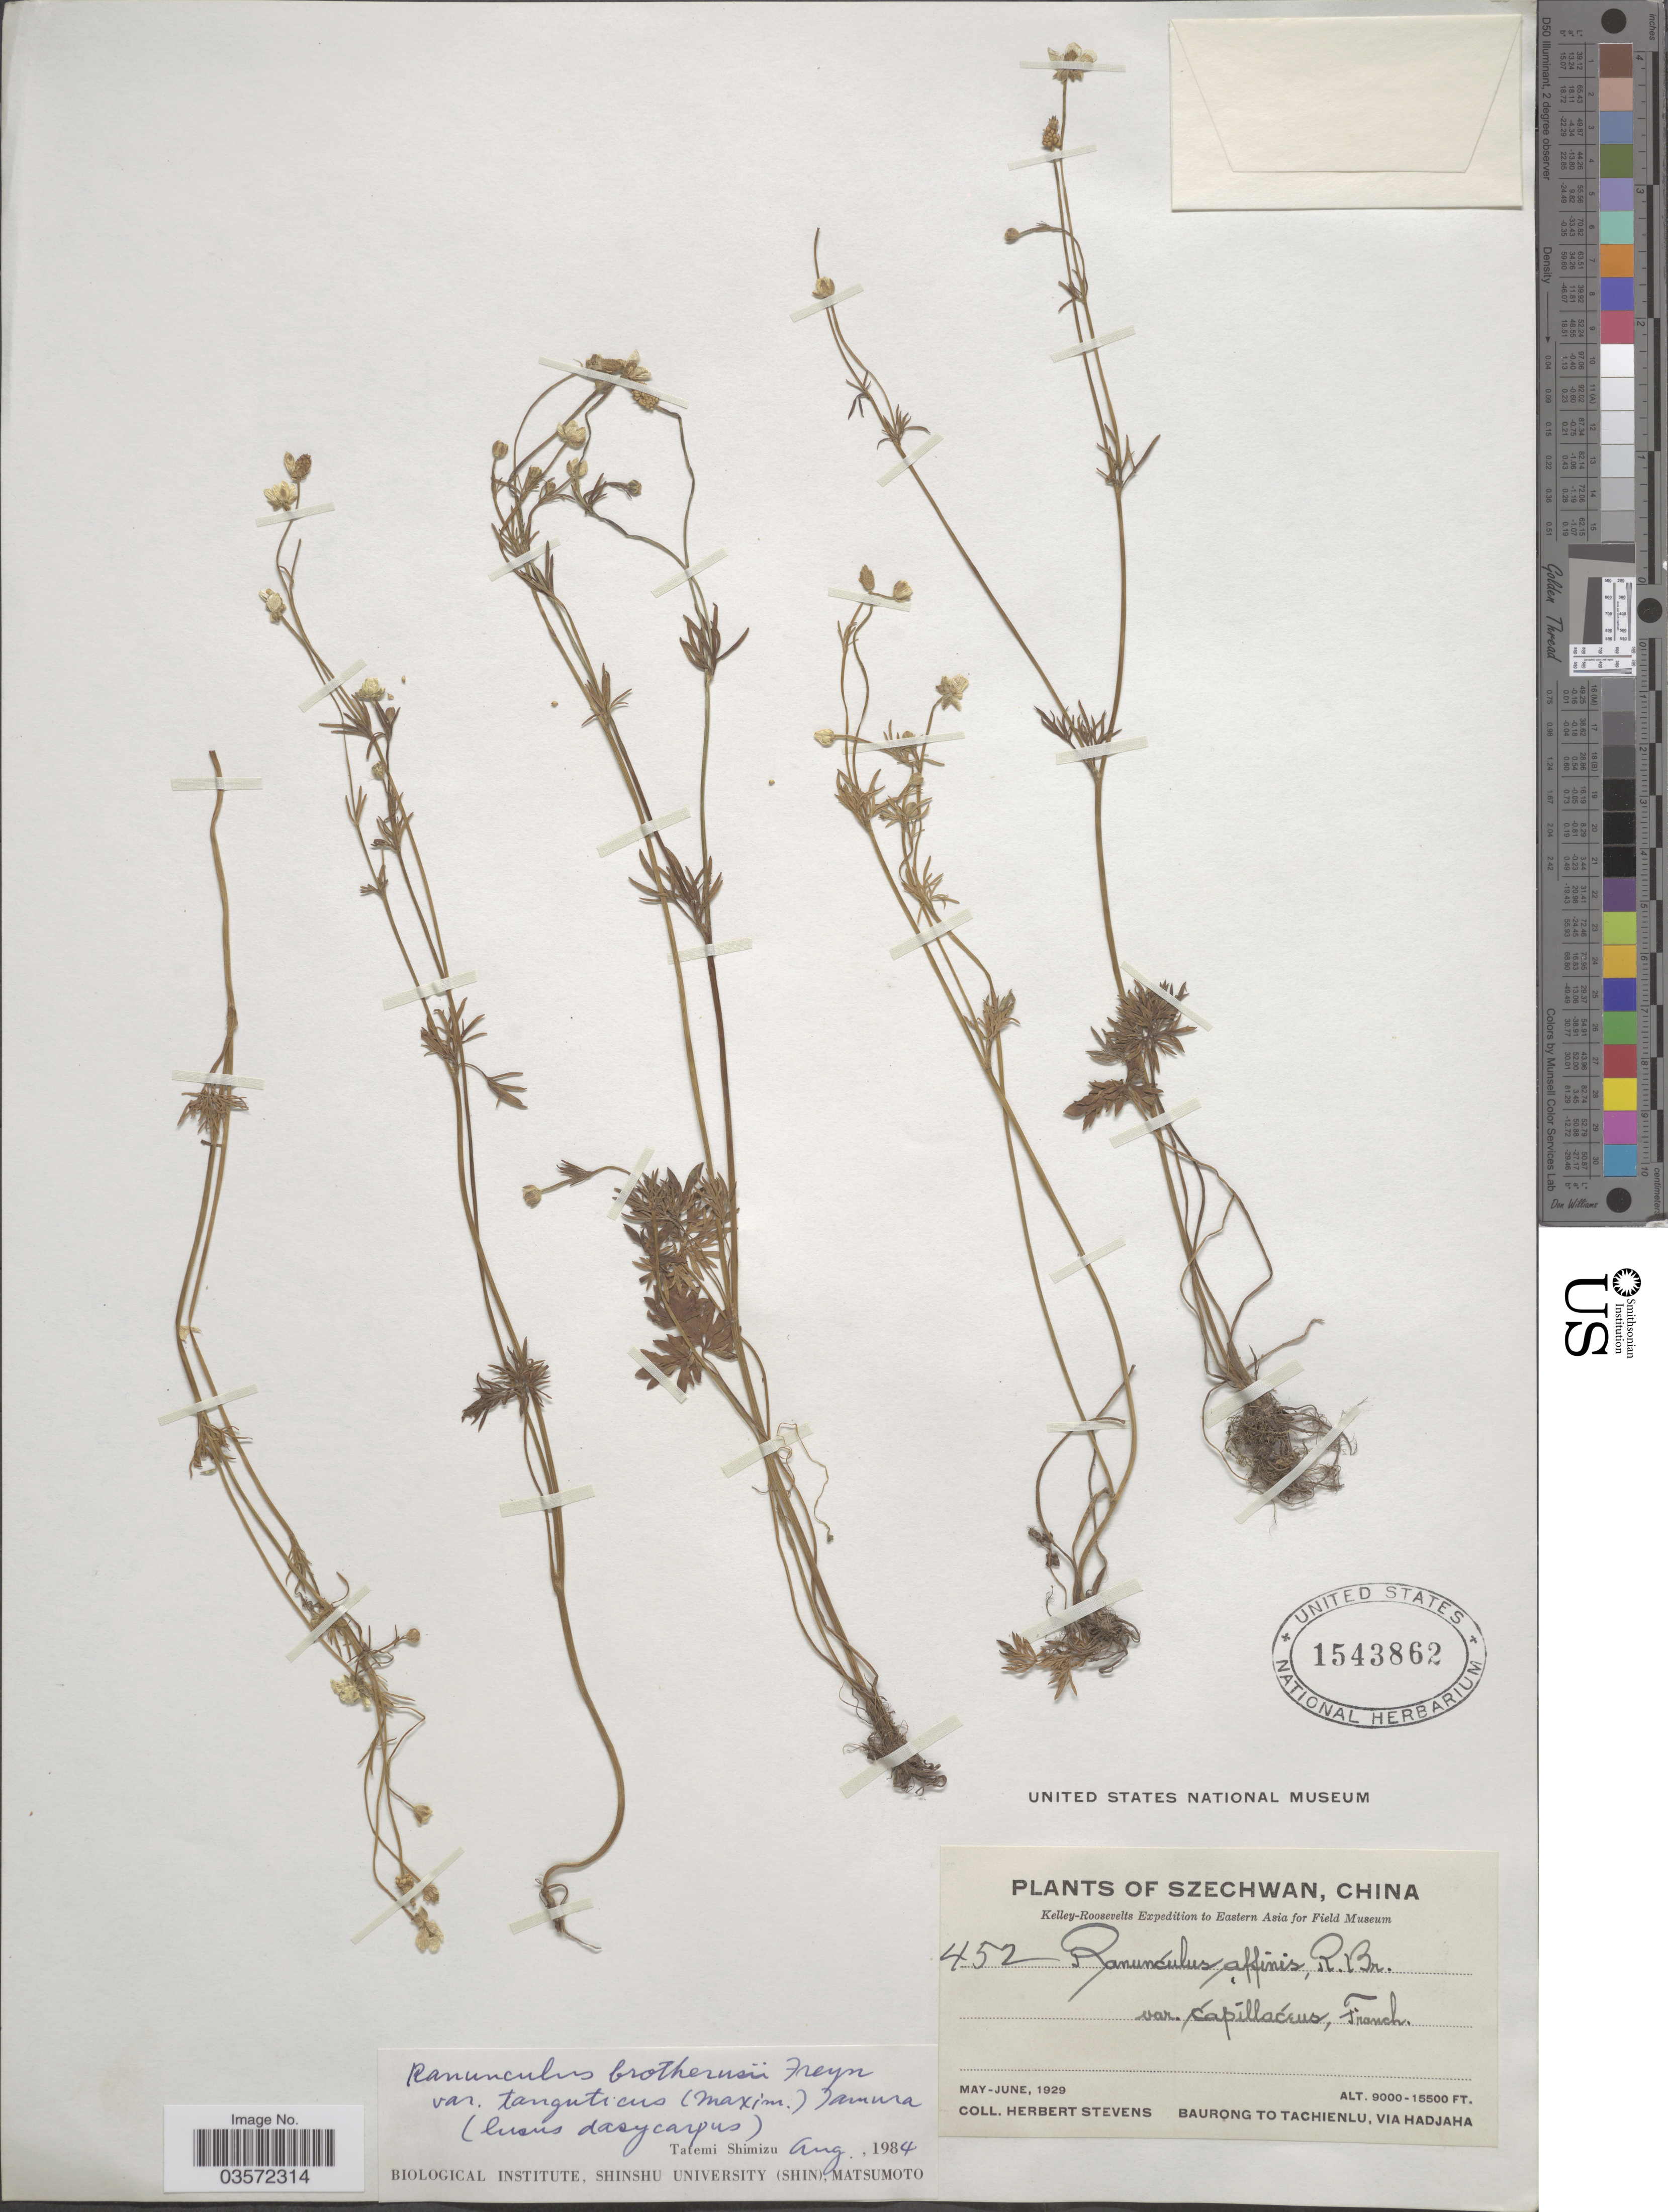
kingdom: Plantae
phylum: Tracheophyta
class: Magnoliopsida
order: Ranunculales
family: Ranunculaceae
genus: Ranunculus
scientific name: Ranunculus brotherusii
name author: Freyn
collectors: H. Stevens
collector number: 452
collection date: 1929-05/1929-06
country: China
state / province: Sichuan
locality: Szechwan. Baurong to Tachienlu, via Hadjaha.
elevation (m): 2743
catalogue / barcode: US 1543862